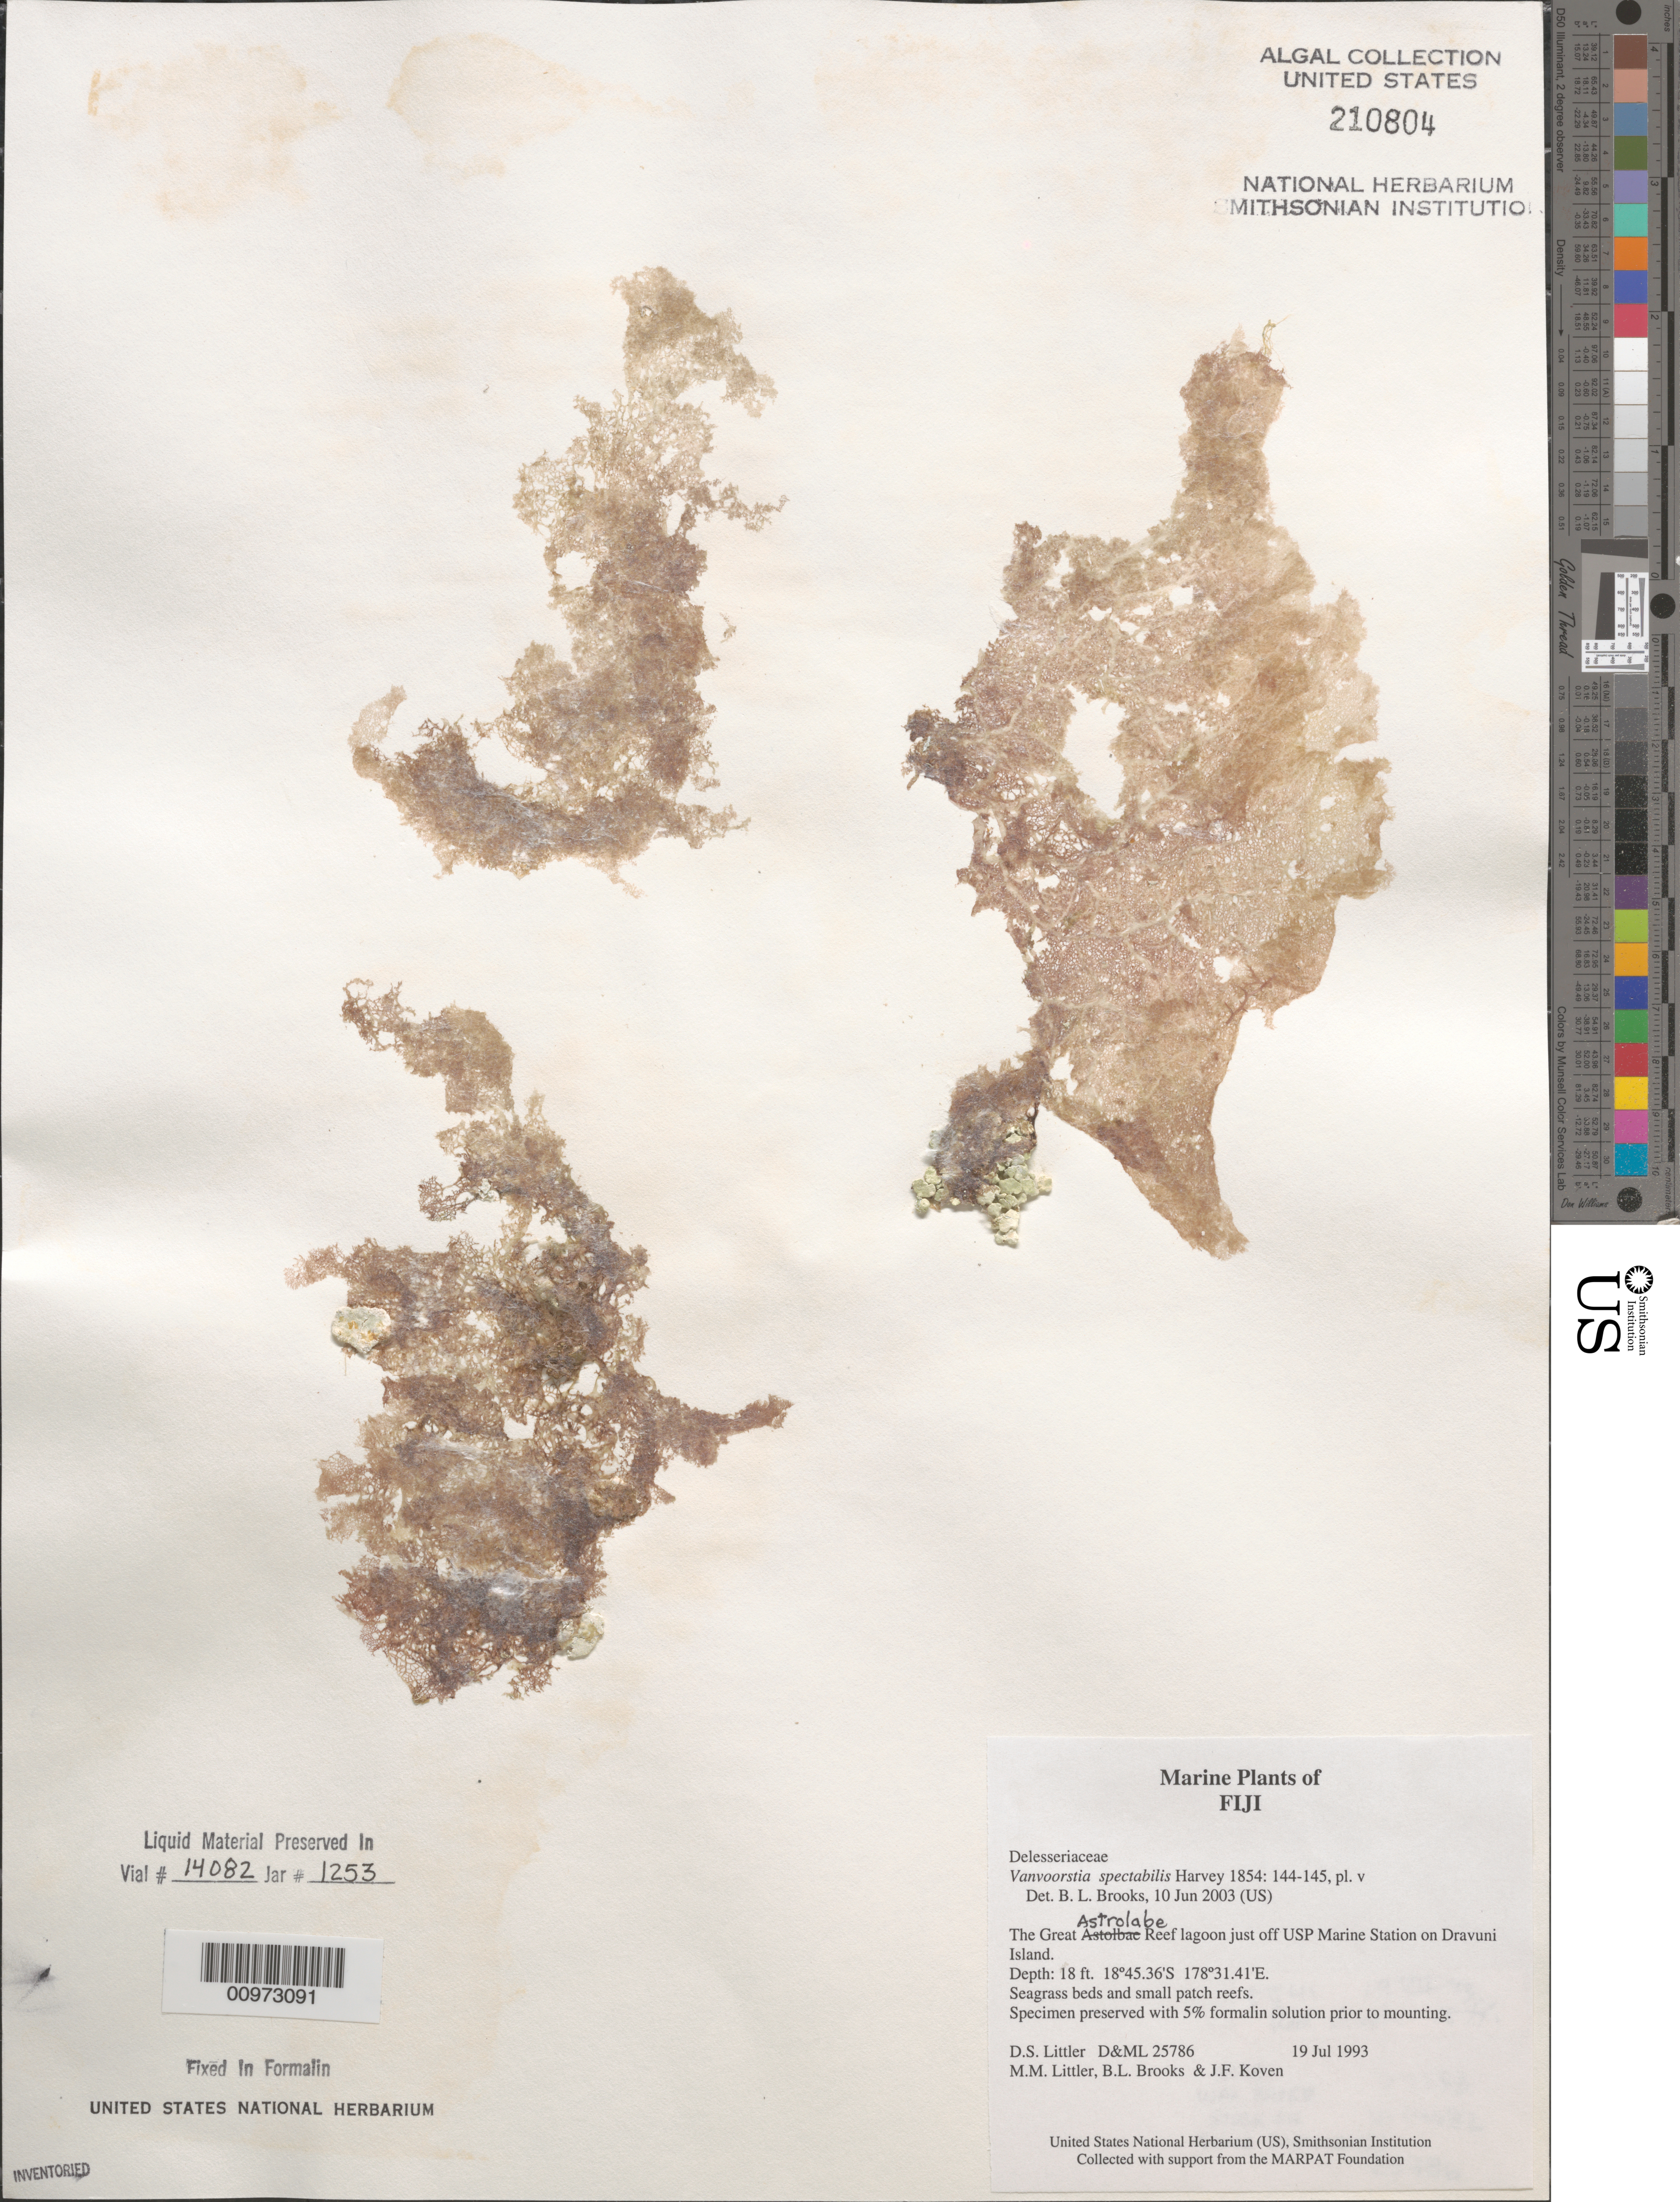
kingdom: Plantae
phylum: Rhodophyta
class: Florideophyceae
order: Ceramiales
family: Delesseriaceae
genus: Vanvoorstia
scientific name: Vanvoorstia spectabilis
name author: Harv.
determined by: Brooks, B. L., (BOT), Smithsonian Institution - National Museum of Natural History (UNITED STATES)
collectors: D. S. Littler, M. M. Littler, B. Brooks & J. Koven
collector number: D&ML 25786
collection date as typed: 19 Jul 1993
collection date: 1993-07-19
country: Fiji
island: Dravuni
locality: Great Astrolabe Reef lagoon just off USP Marine Station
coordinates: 18 45.36'S, 178 31.41'E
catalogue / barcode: US 210804